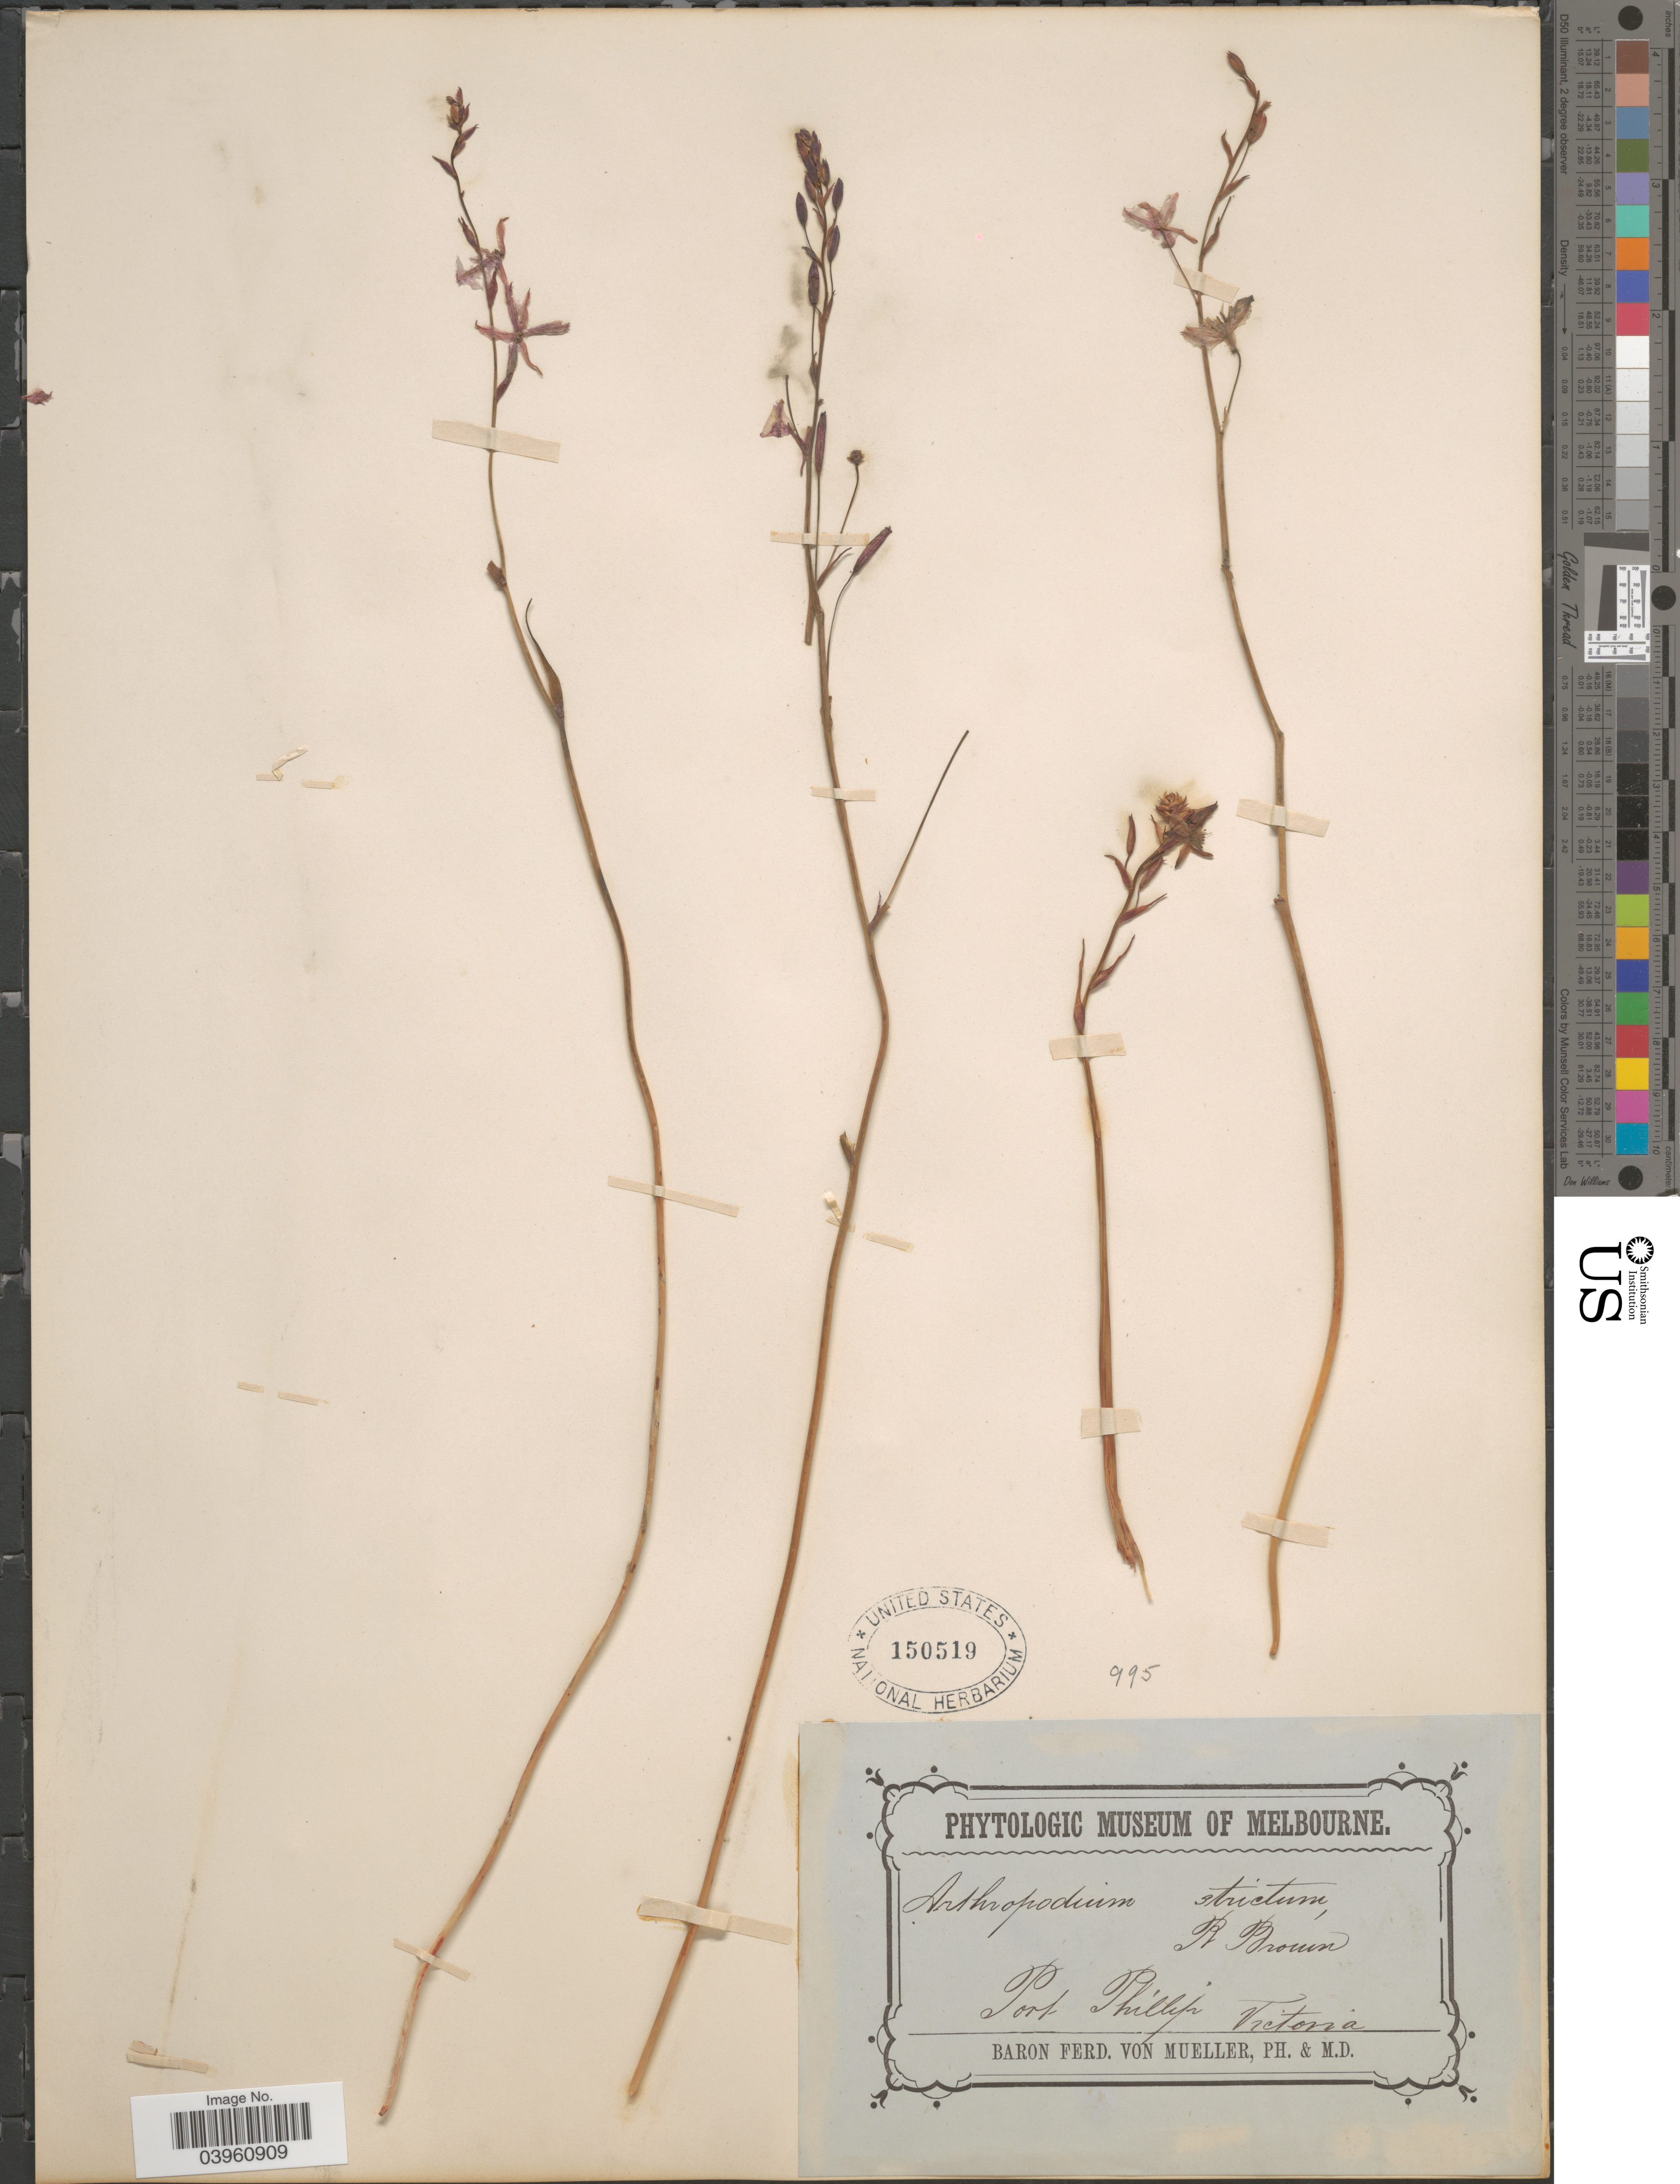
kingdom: Plantae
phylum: Tracheophyta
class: Liliopsida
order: Asparagales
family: Asparagaceae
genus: Arthropodium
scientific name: Arthropodium strictum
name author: R. Br.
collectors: F. von Mueller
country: Australia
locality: Port Phillip Victoria.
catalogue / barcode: US 150519